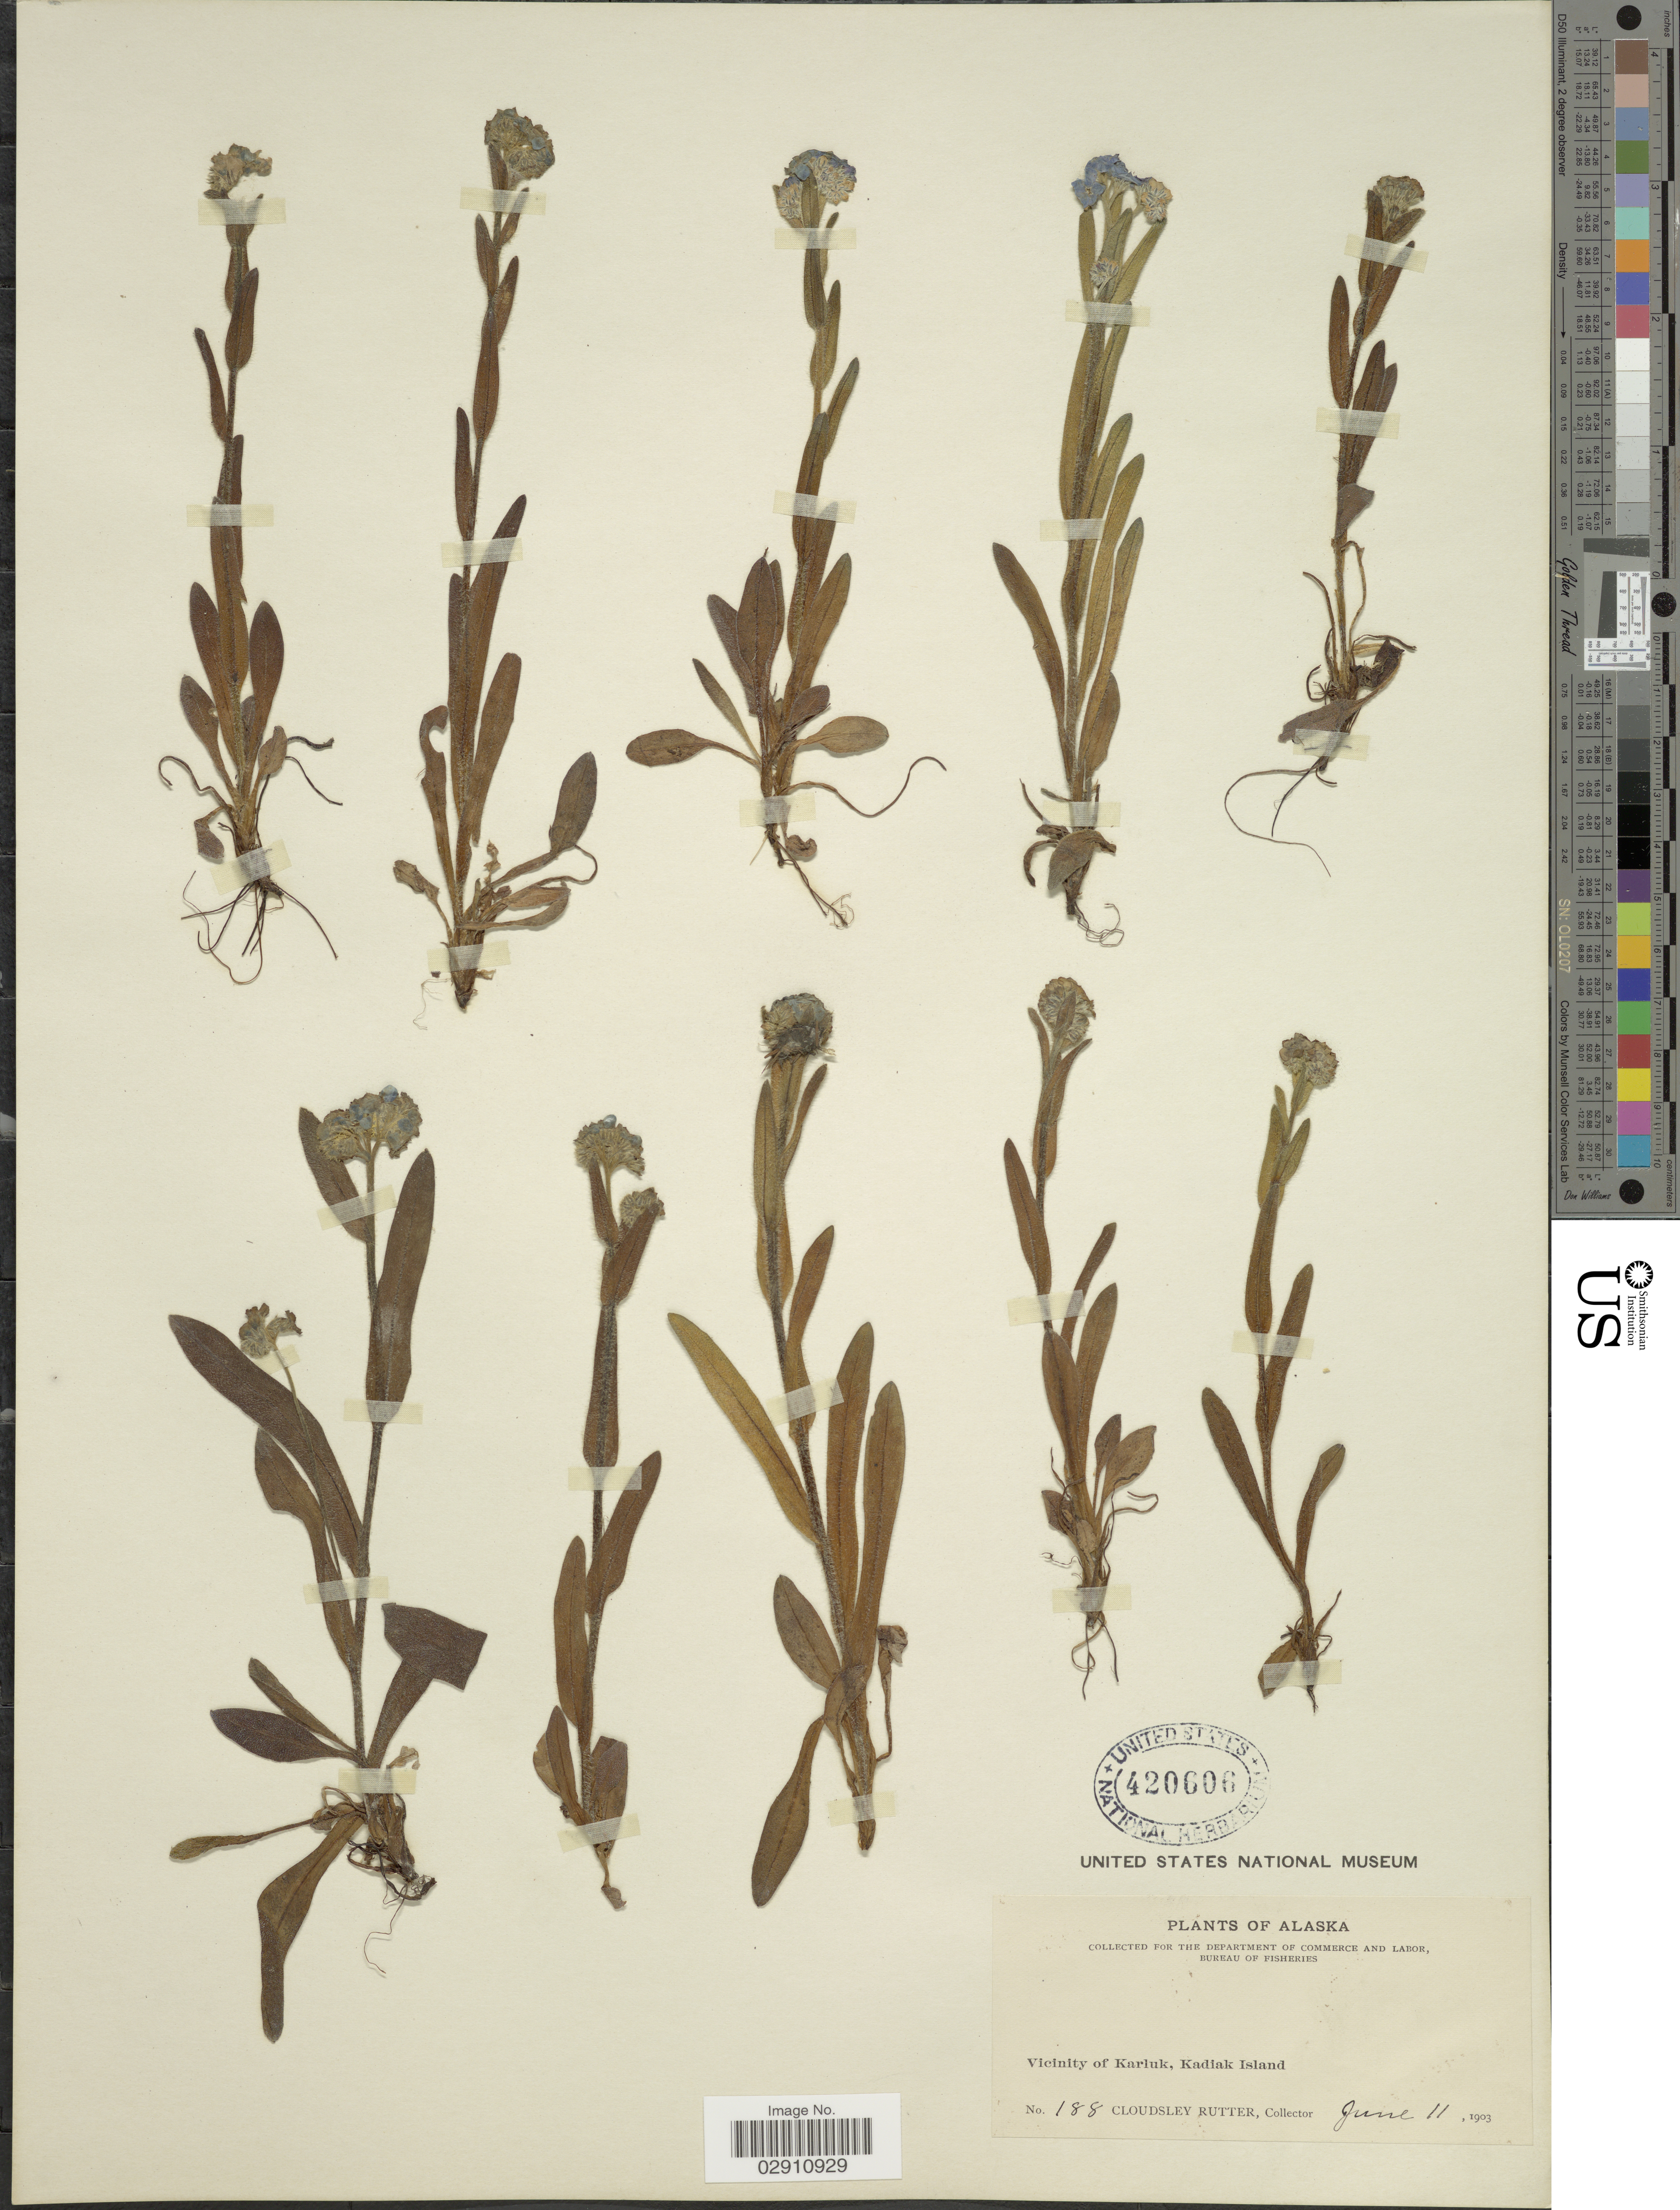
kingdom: Plantae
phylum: Tracheophyta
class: Magnoliopsida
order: Boraginales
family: Boraginaceae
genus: Myosotis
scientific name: Myosotis alpestris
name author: F.W. Schmidt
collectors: C. Rutter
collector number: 188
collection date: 1903-06-11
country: United States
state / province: Alaska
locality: Vicinity of Karluk, Kadiak Island.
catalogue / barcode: US 420606